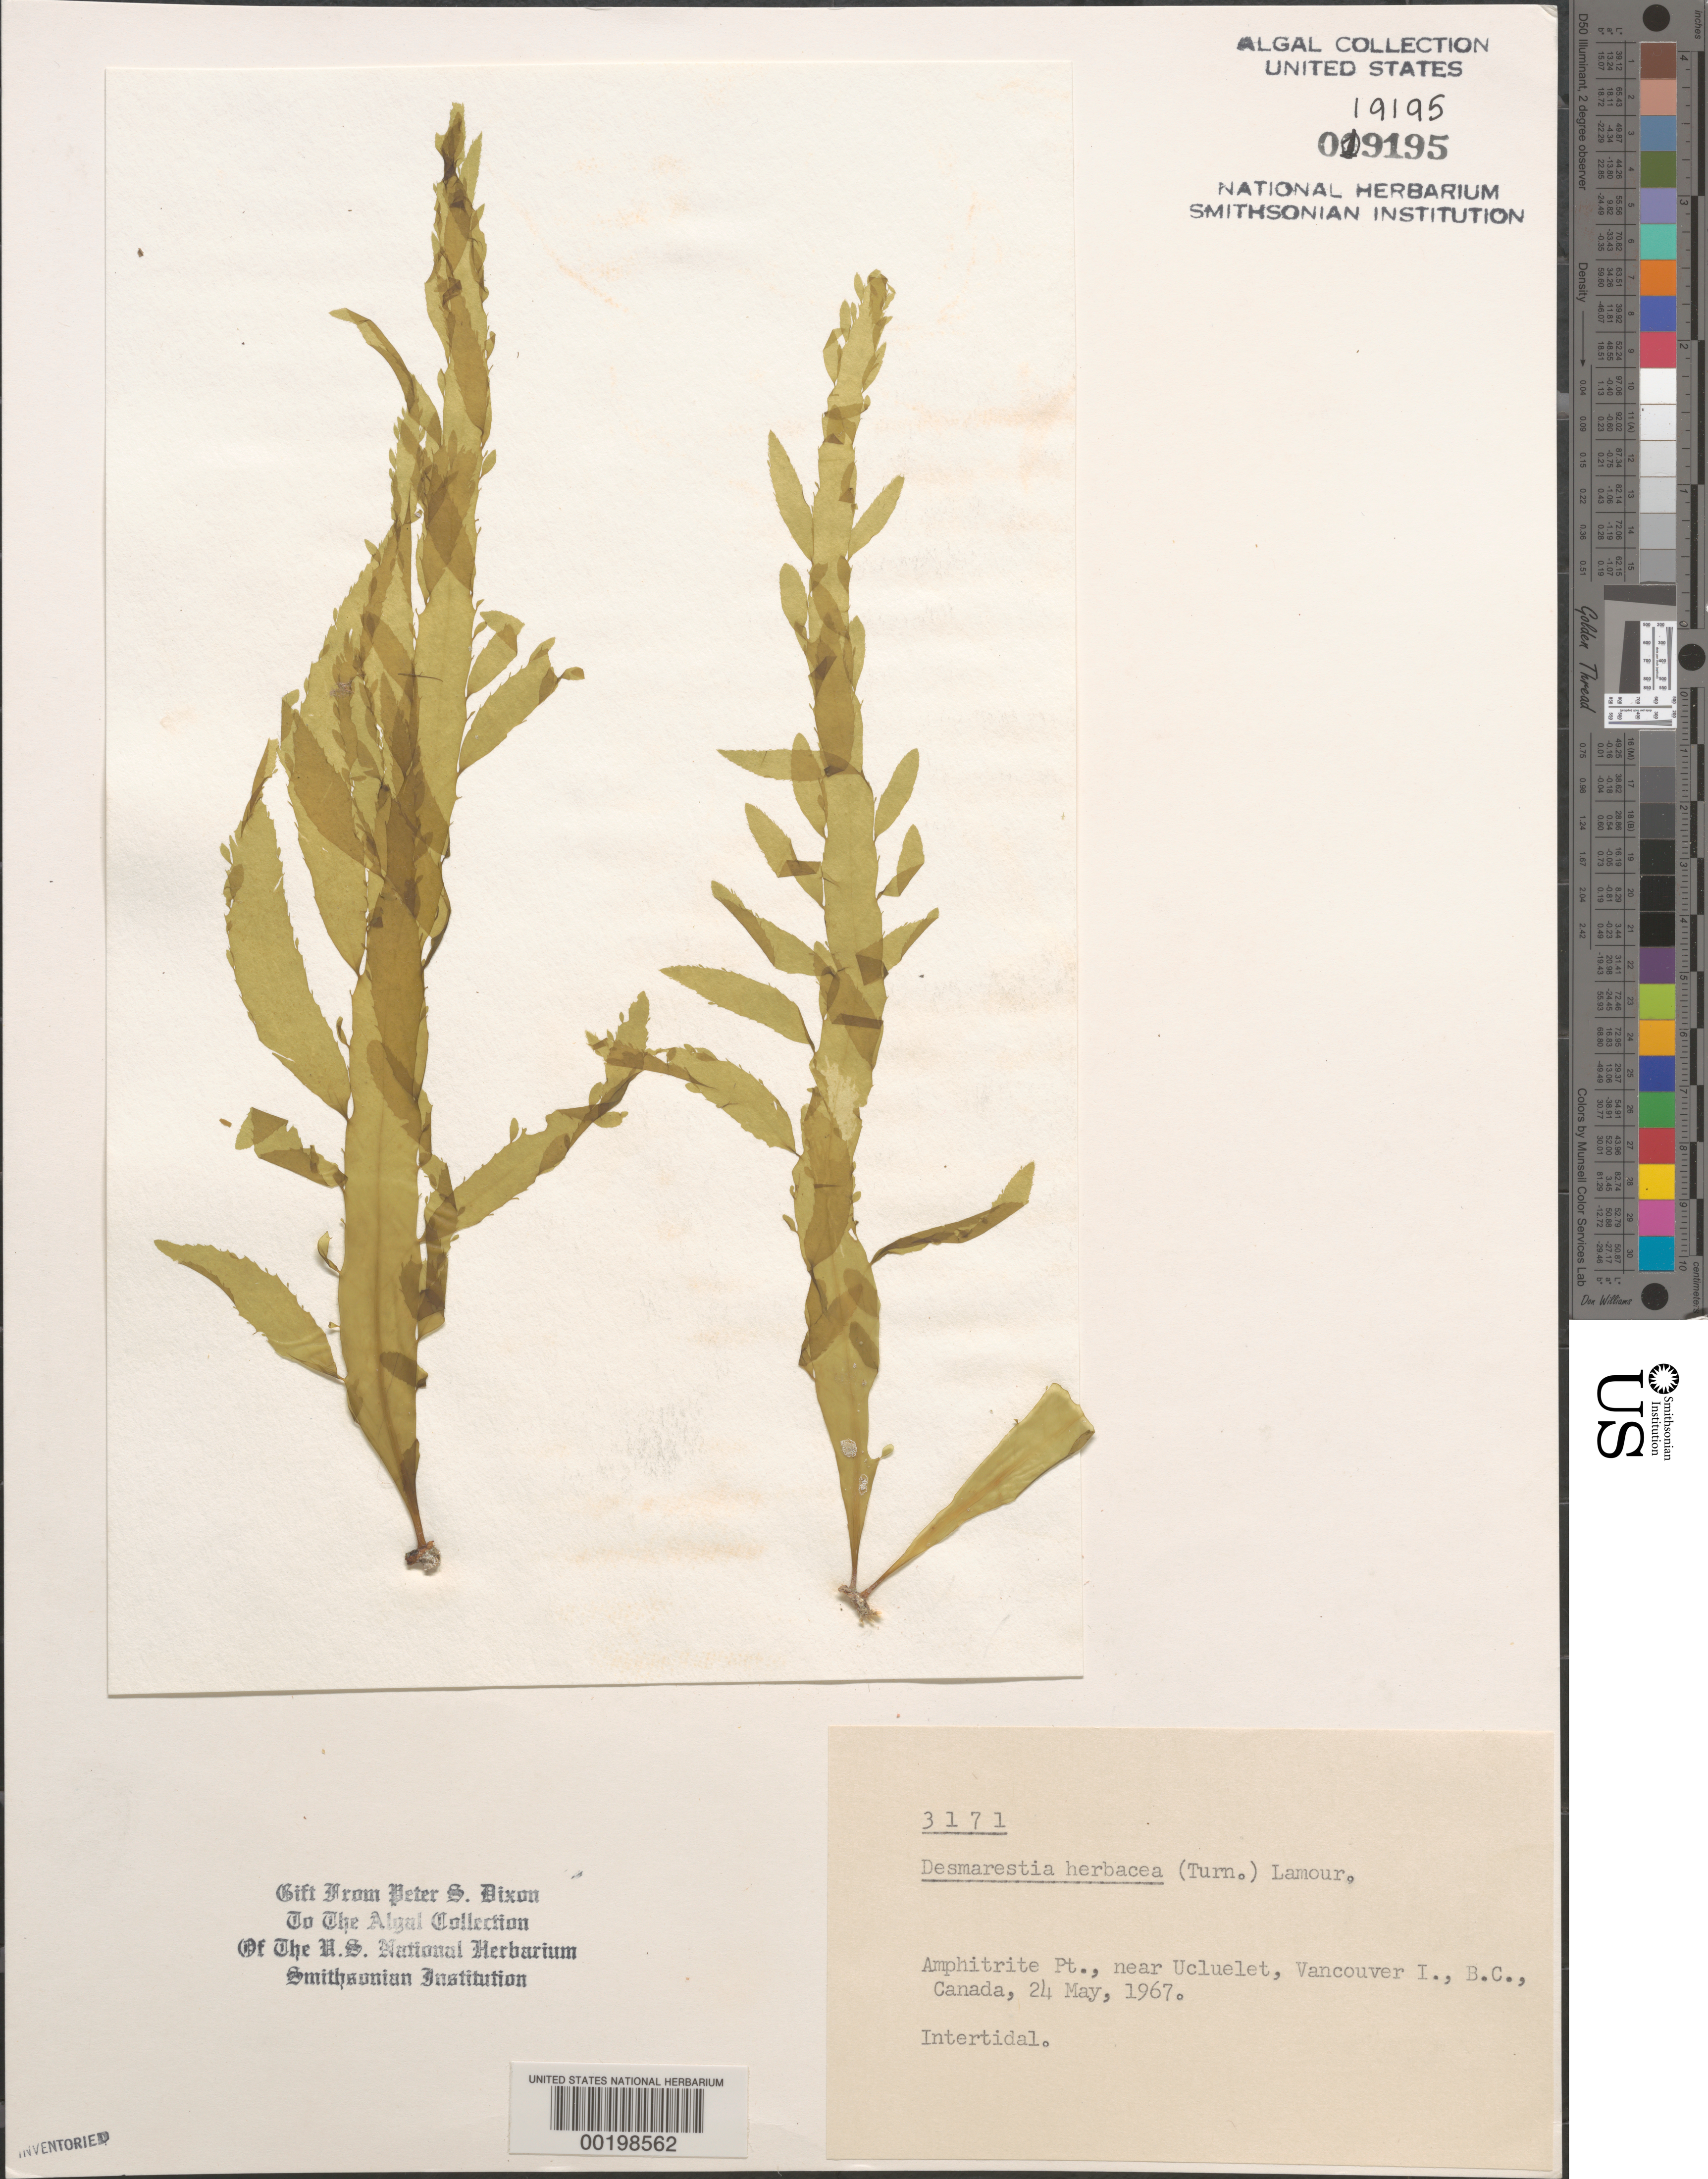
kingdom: Chromista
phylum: Ochrophyta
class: Phaeophyceae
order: Desmarestiales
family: Desmarestiaceae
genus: Desmarestia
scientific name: Desmarestia herbacea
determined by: Dixon, P. S.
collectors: P. S. Dixon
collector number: PSD 3171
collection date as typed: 24 May 1967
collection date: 1967-05-24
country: Canada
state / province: British Columbia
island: Vancouver Island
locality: Amphitrite Point, near Ucluelet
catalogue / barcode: US 19195